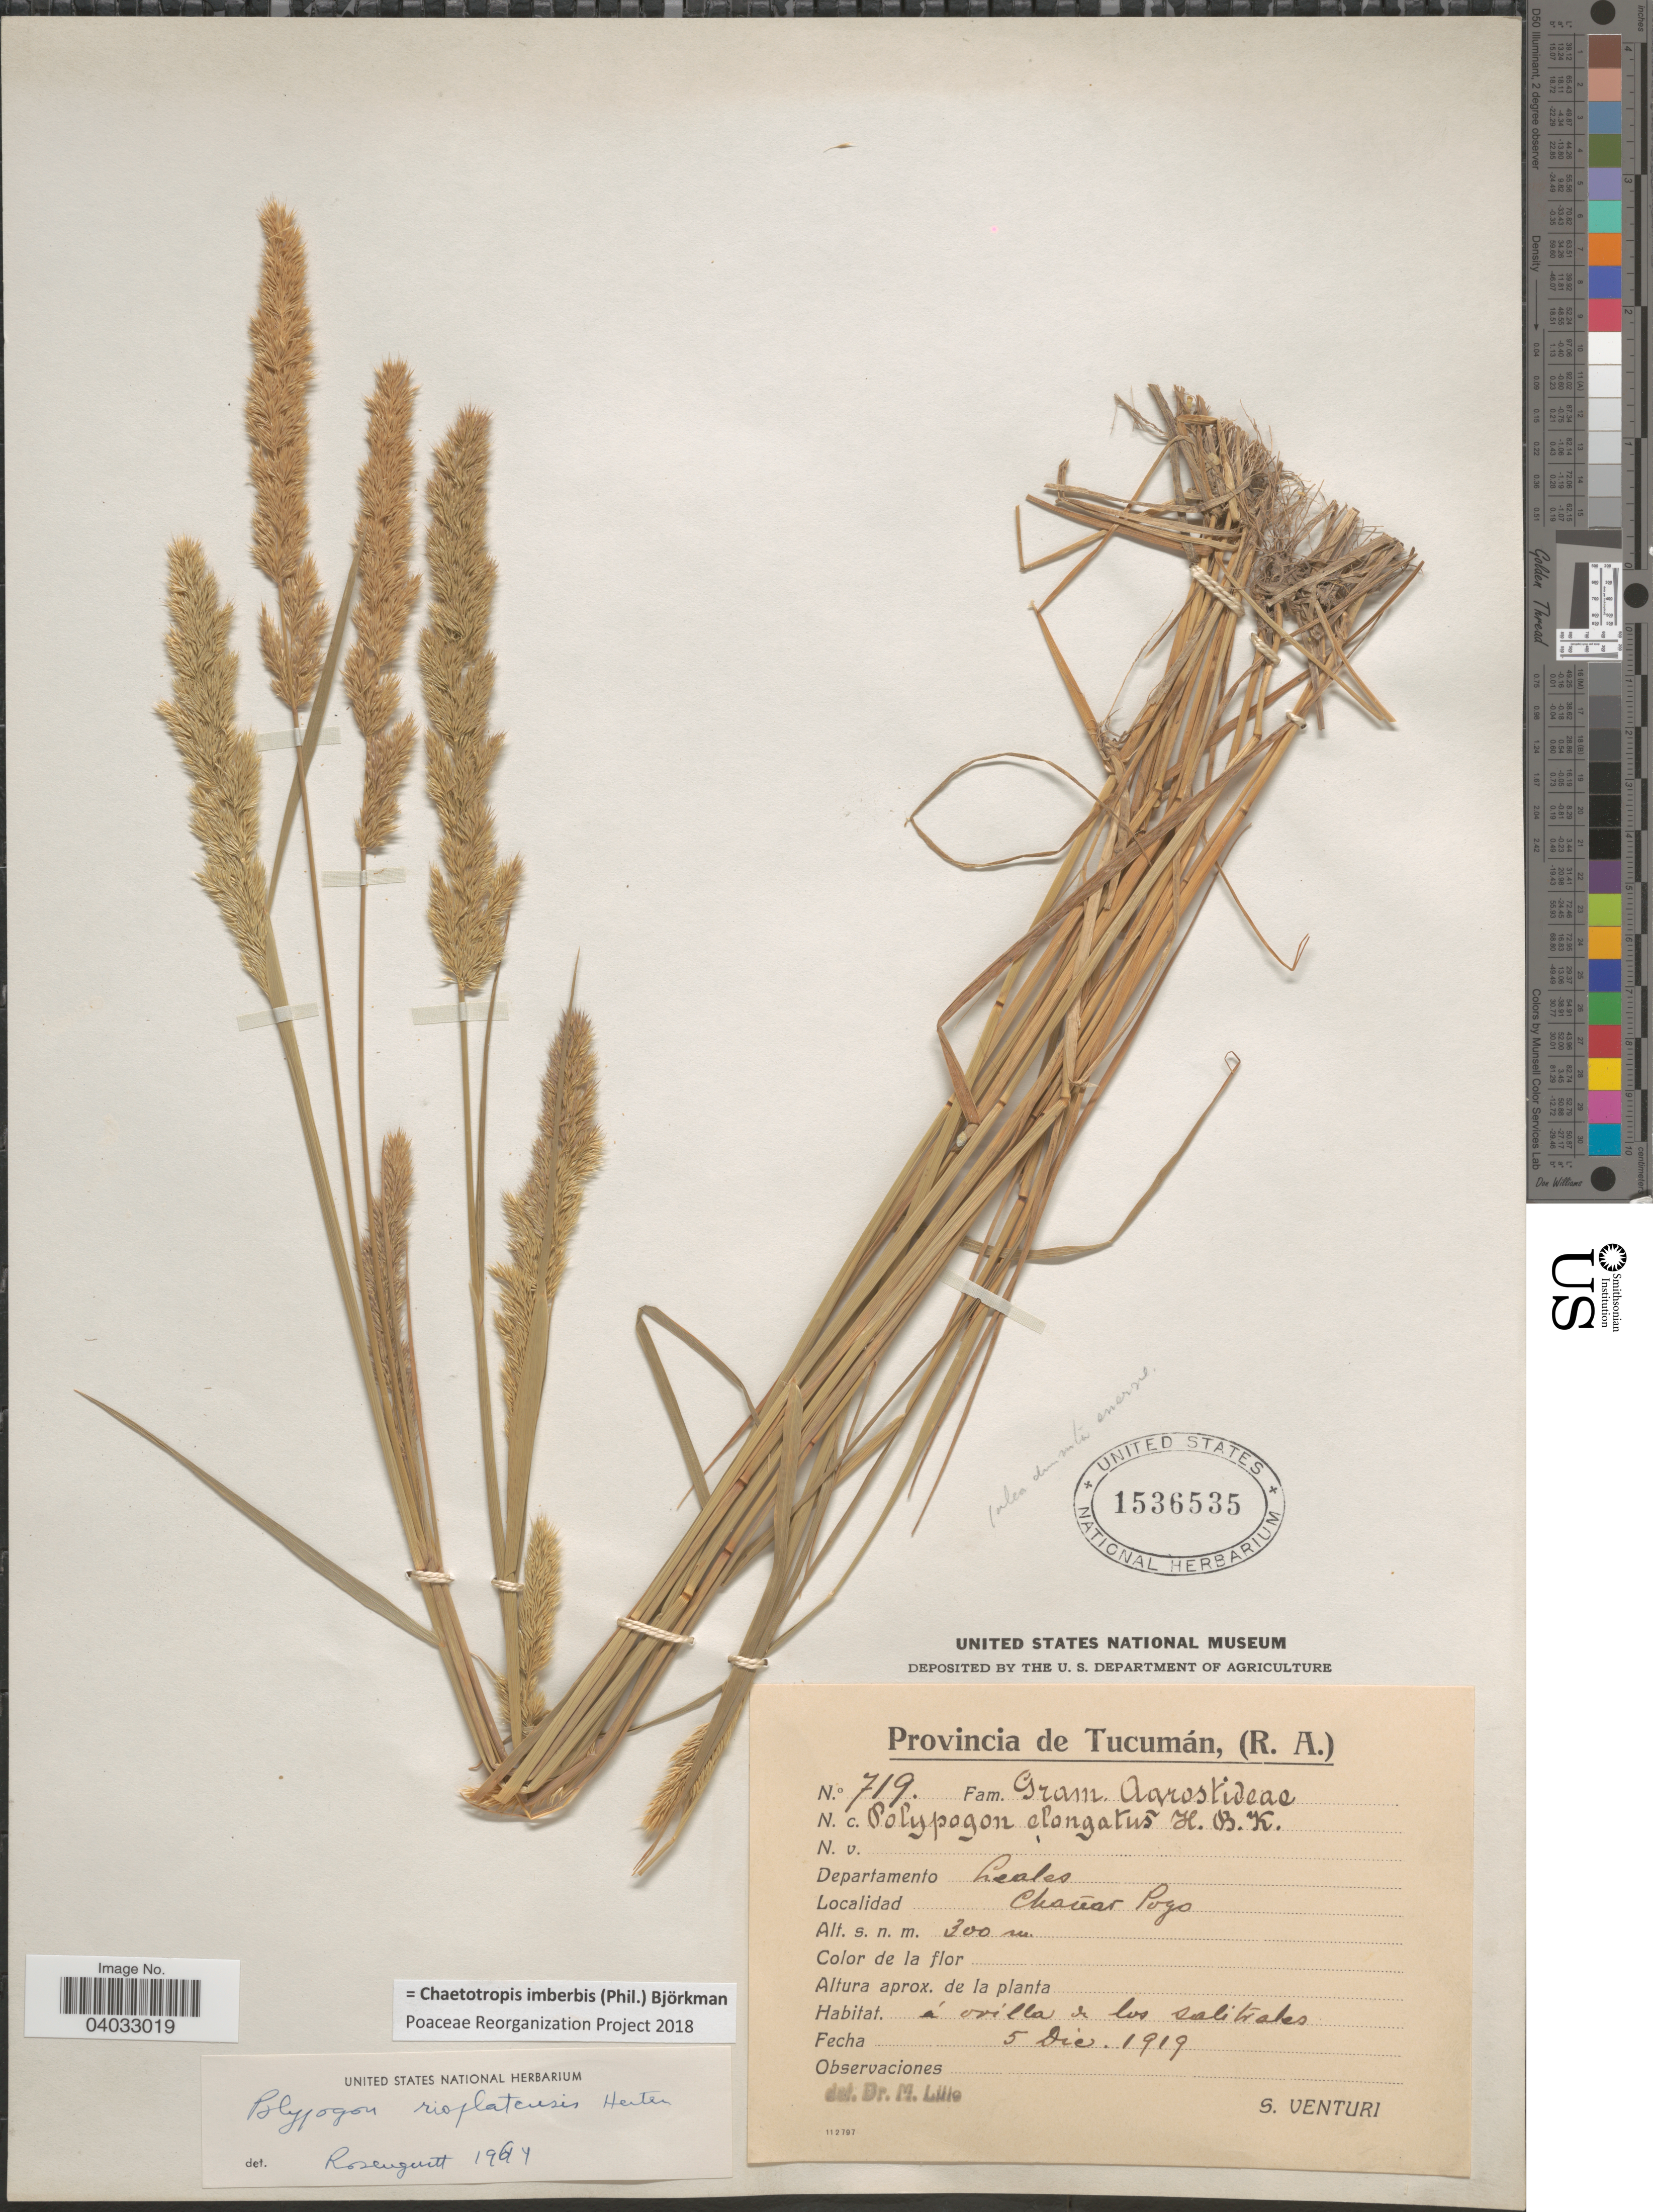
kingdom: Plantae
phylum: Tracheophyta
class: Liliopsida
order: Poales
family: Poaceae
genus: Chaetotropis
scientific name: Chaetotropis imberbis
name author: (Phil.) Björkman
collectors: S. Venturi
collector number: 719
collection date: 1919-12-05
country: Argentina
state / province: Tucuman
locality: Departamento Leales. Chanar Pogo.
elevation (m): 300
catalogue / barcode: US 1536535